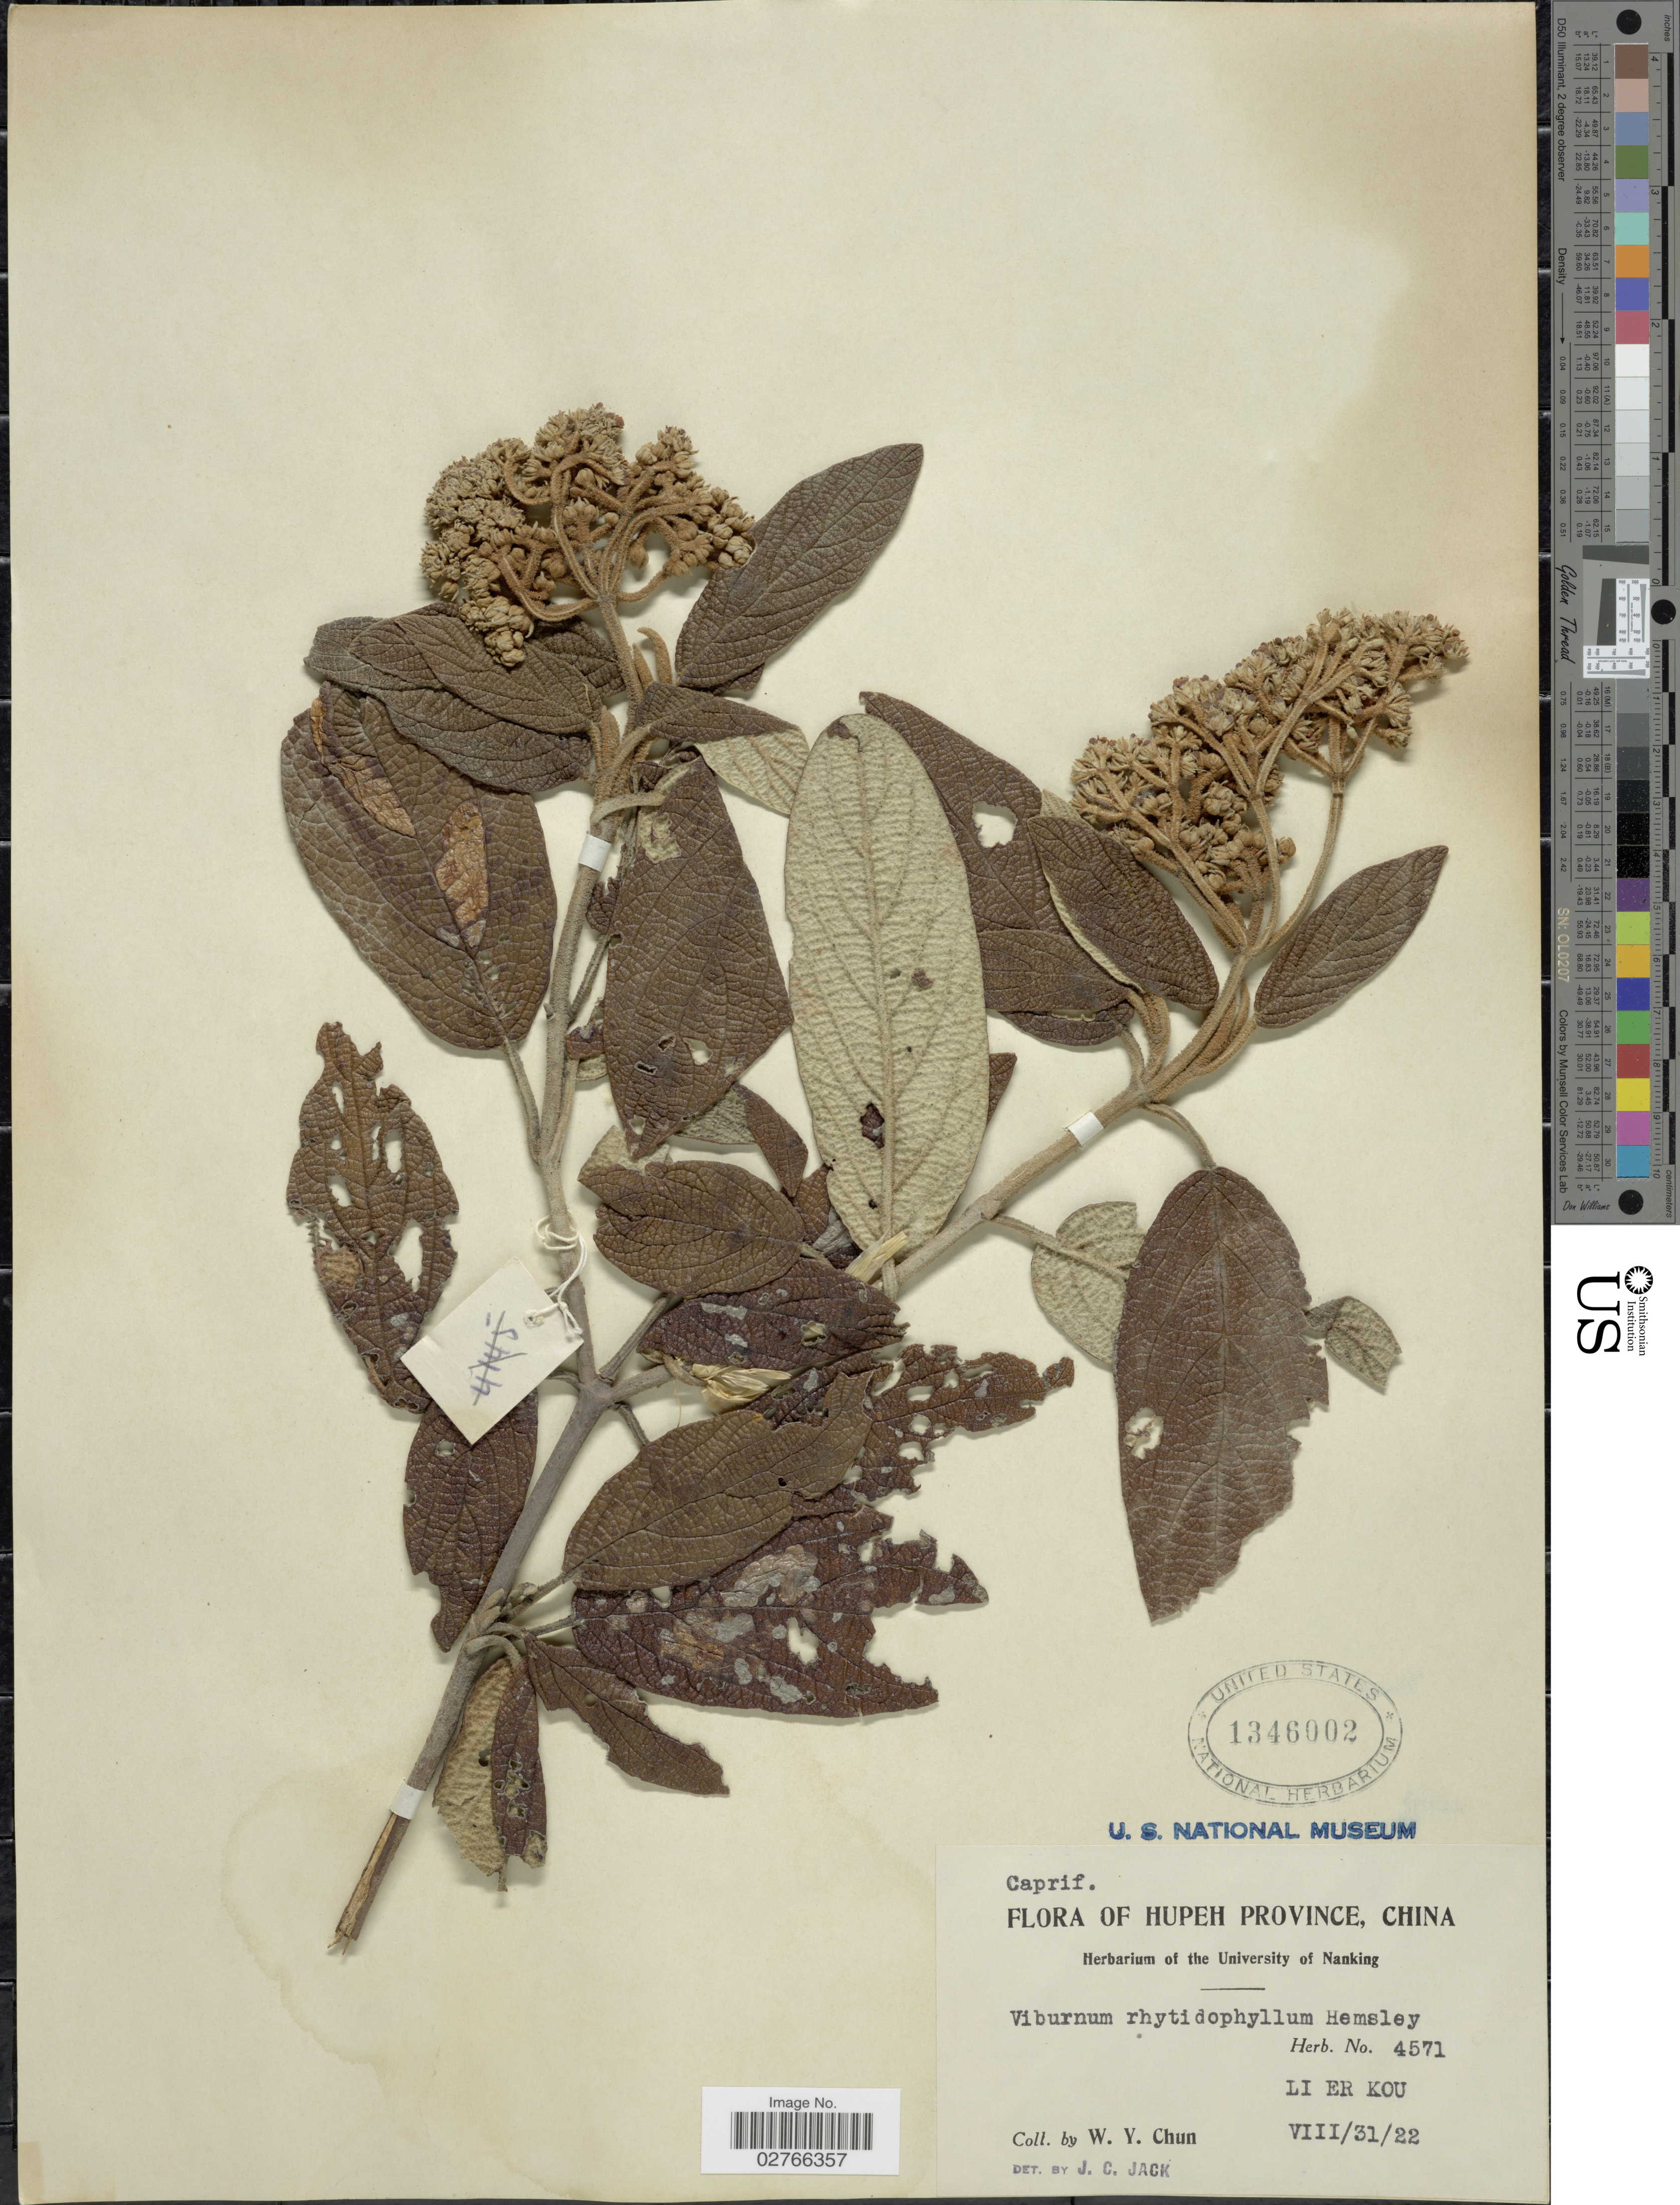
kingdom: Plantae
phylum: Tracheophyta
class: Magnoliopsida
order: Dipsacales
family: Viburnaceae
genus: Viburnum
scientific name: Viburnum rhytidophyllum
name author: Hemsl.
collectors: W. Y. Chun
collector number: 4571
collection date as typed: Transcribed d/m/y: 31/8/22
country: China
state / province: Hubei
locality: Hupeh Province, Li Er Kou.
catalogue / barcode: US 1346002